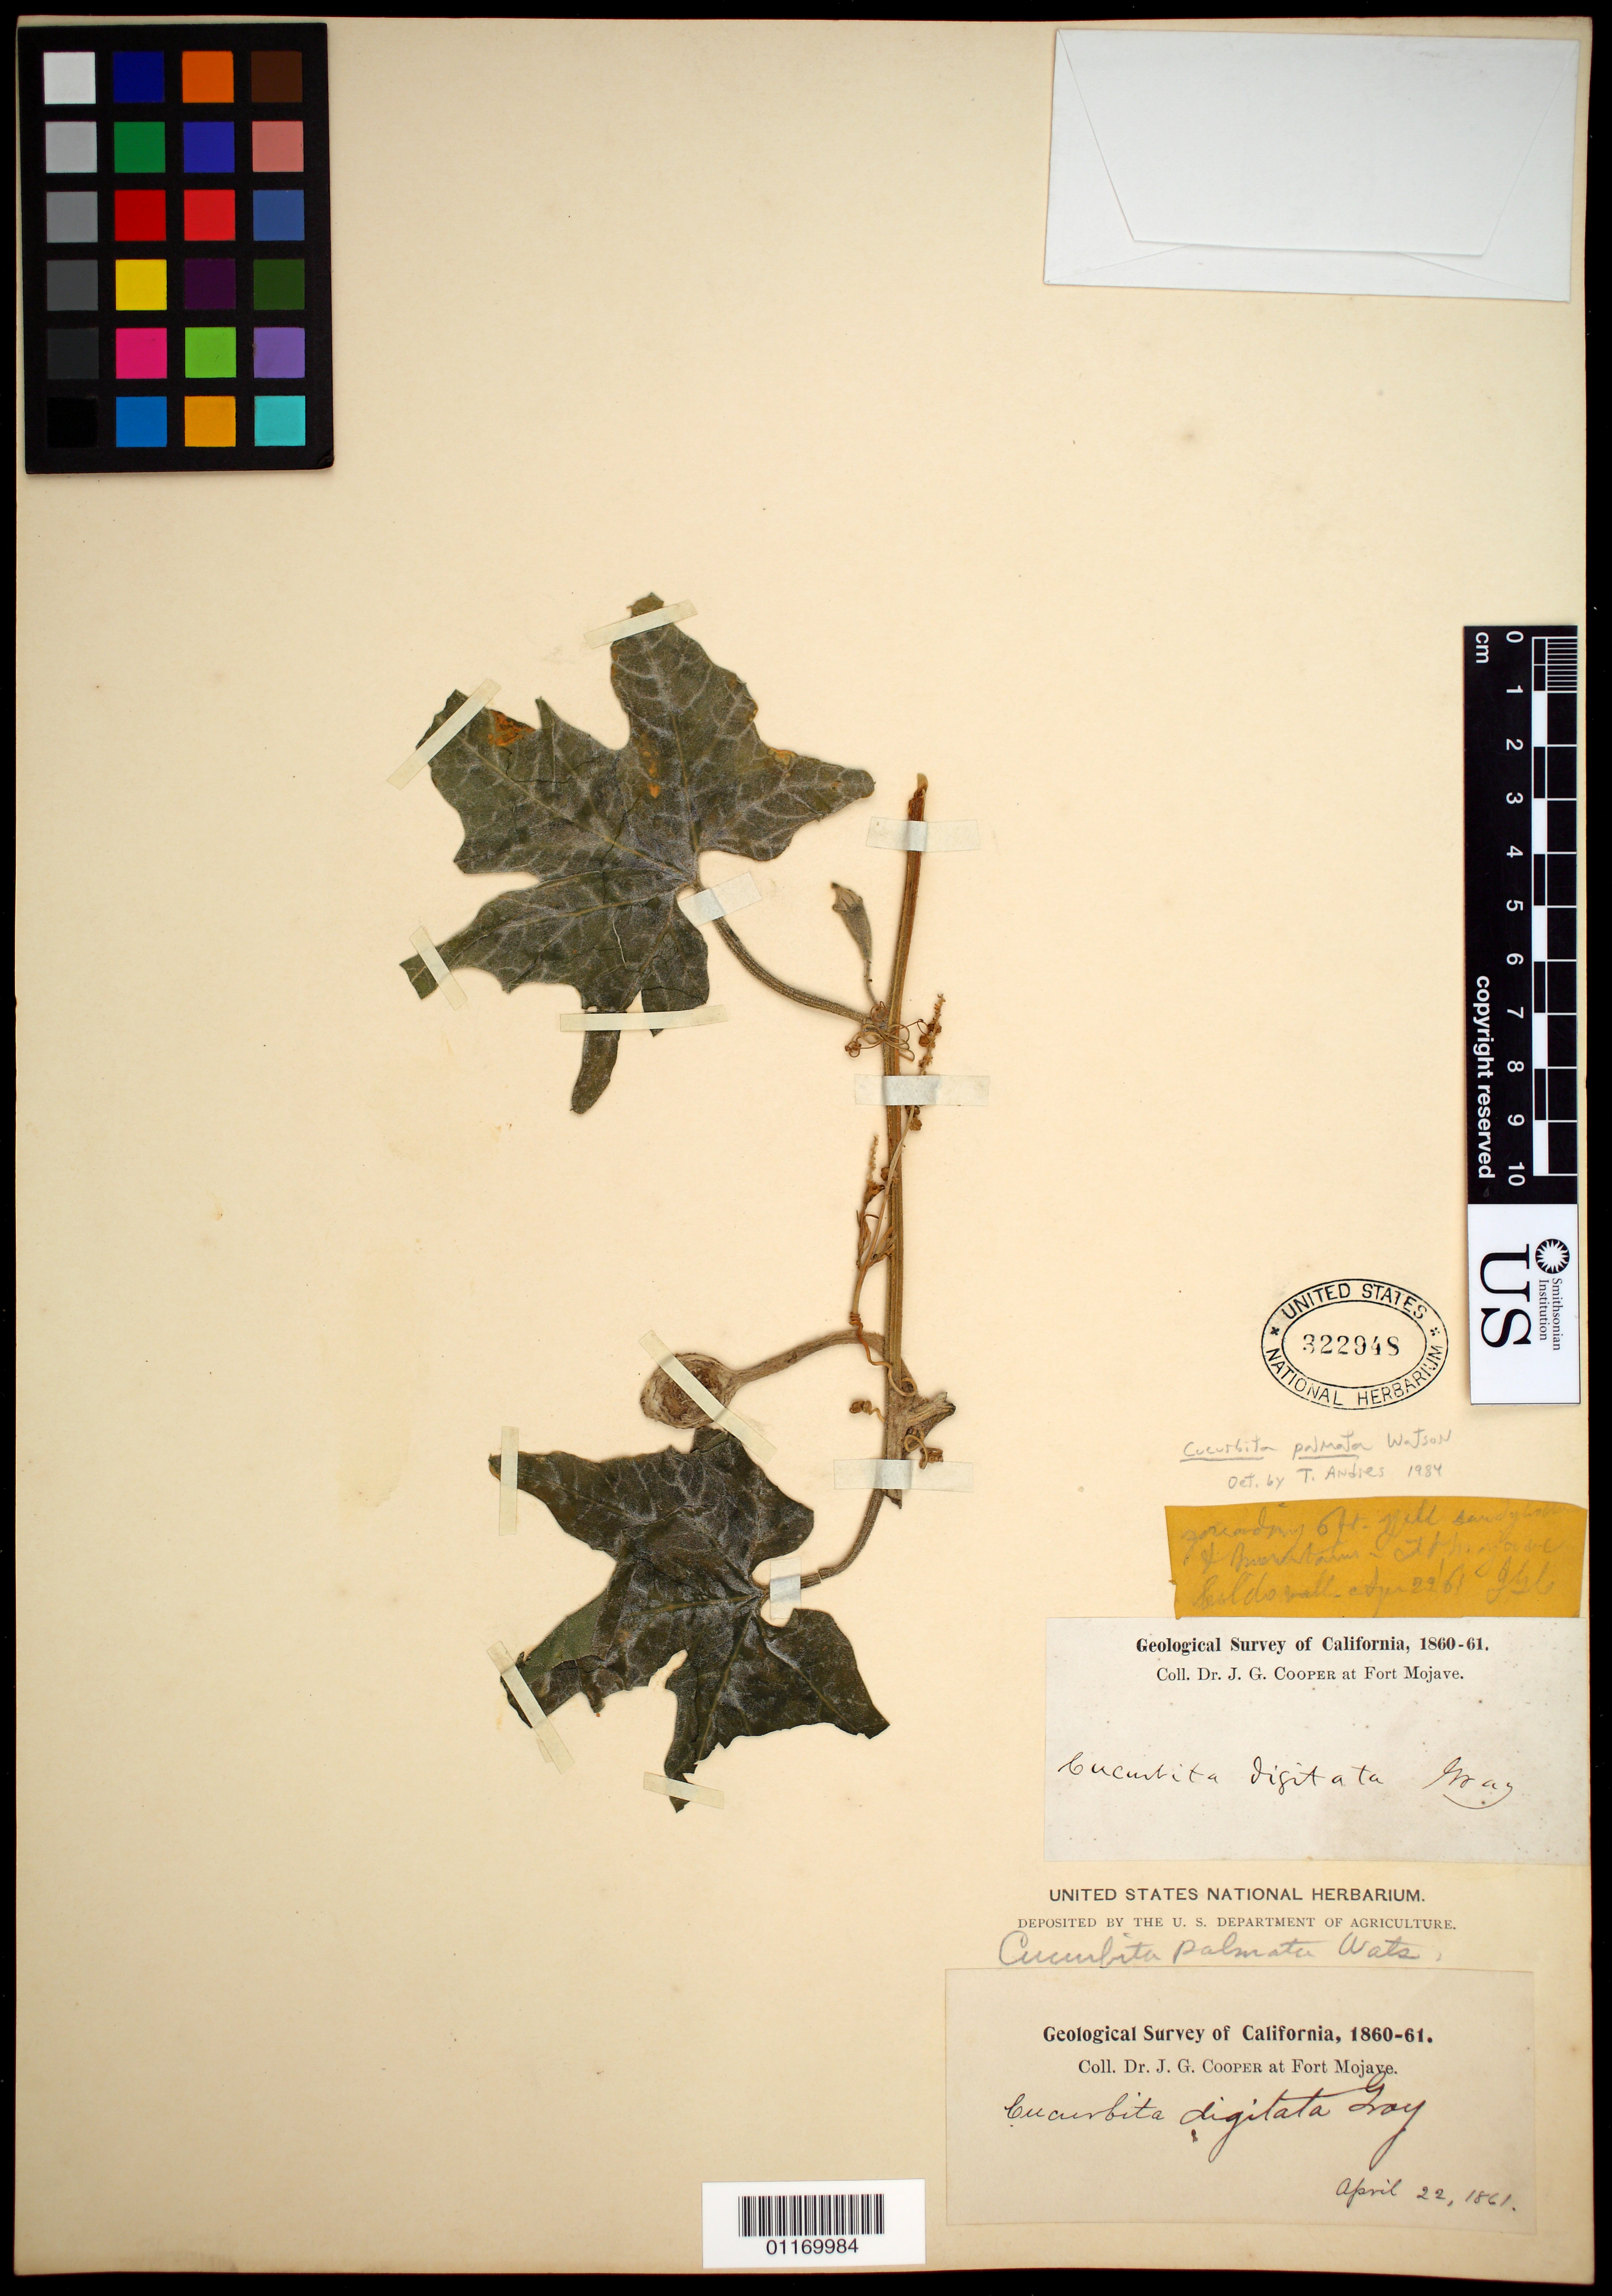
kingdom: Plantae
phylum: Tracheophyta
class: Magnoliopsida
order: Cucurbitales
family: Cucurbitaceae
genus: Cucurbita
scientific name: Cucurbita digitata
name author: A. Gray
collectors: J. G. Cooper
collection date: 1861-04-22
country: United States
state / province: California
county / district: San Bernardino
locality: Fort Mojave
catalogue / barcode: US 322948